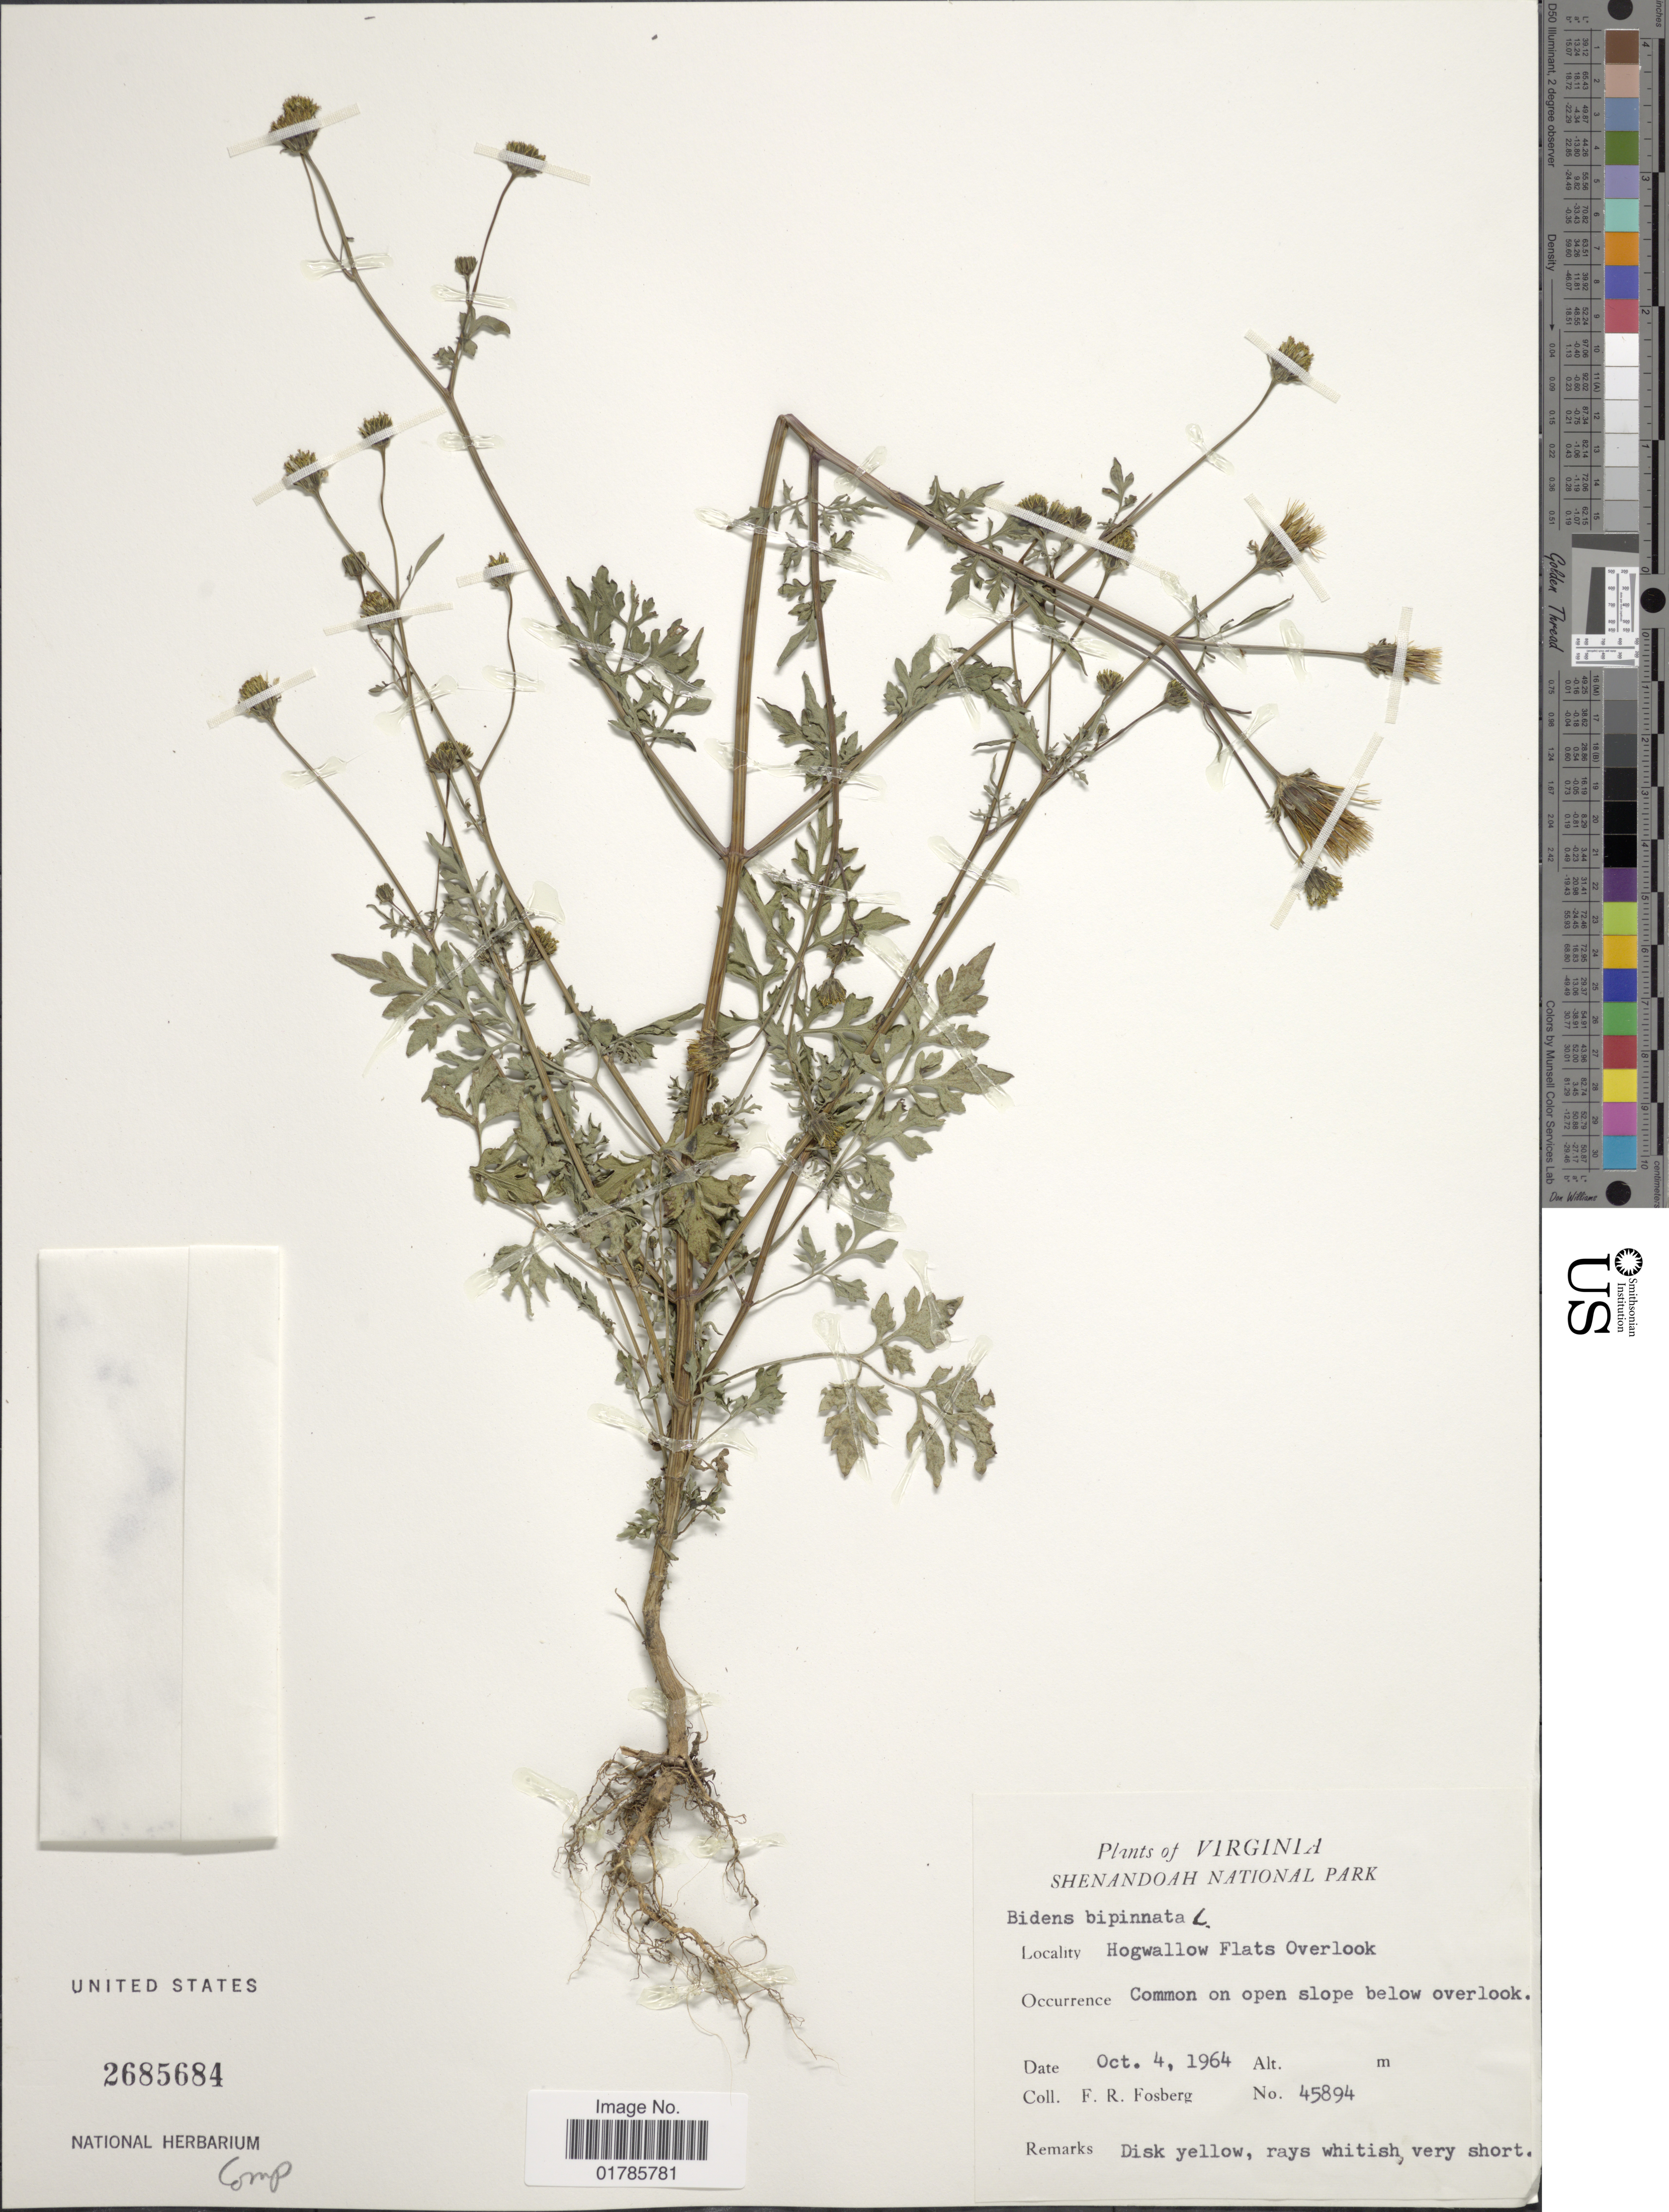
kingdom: Plantae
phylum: Tracheophyta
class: Magnoliopsida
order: Asterales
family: Asteraceae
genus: Bidens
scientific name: Bidens bipinnata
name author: L.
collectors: F. Fisberg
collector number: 45894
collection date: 1964-10-04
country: United States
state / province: Virginia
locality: Hogwallow Flats Overlook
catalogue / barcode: US 2685684